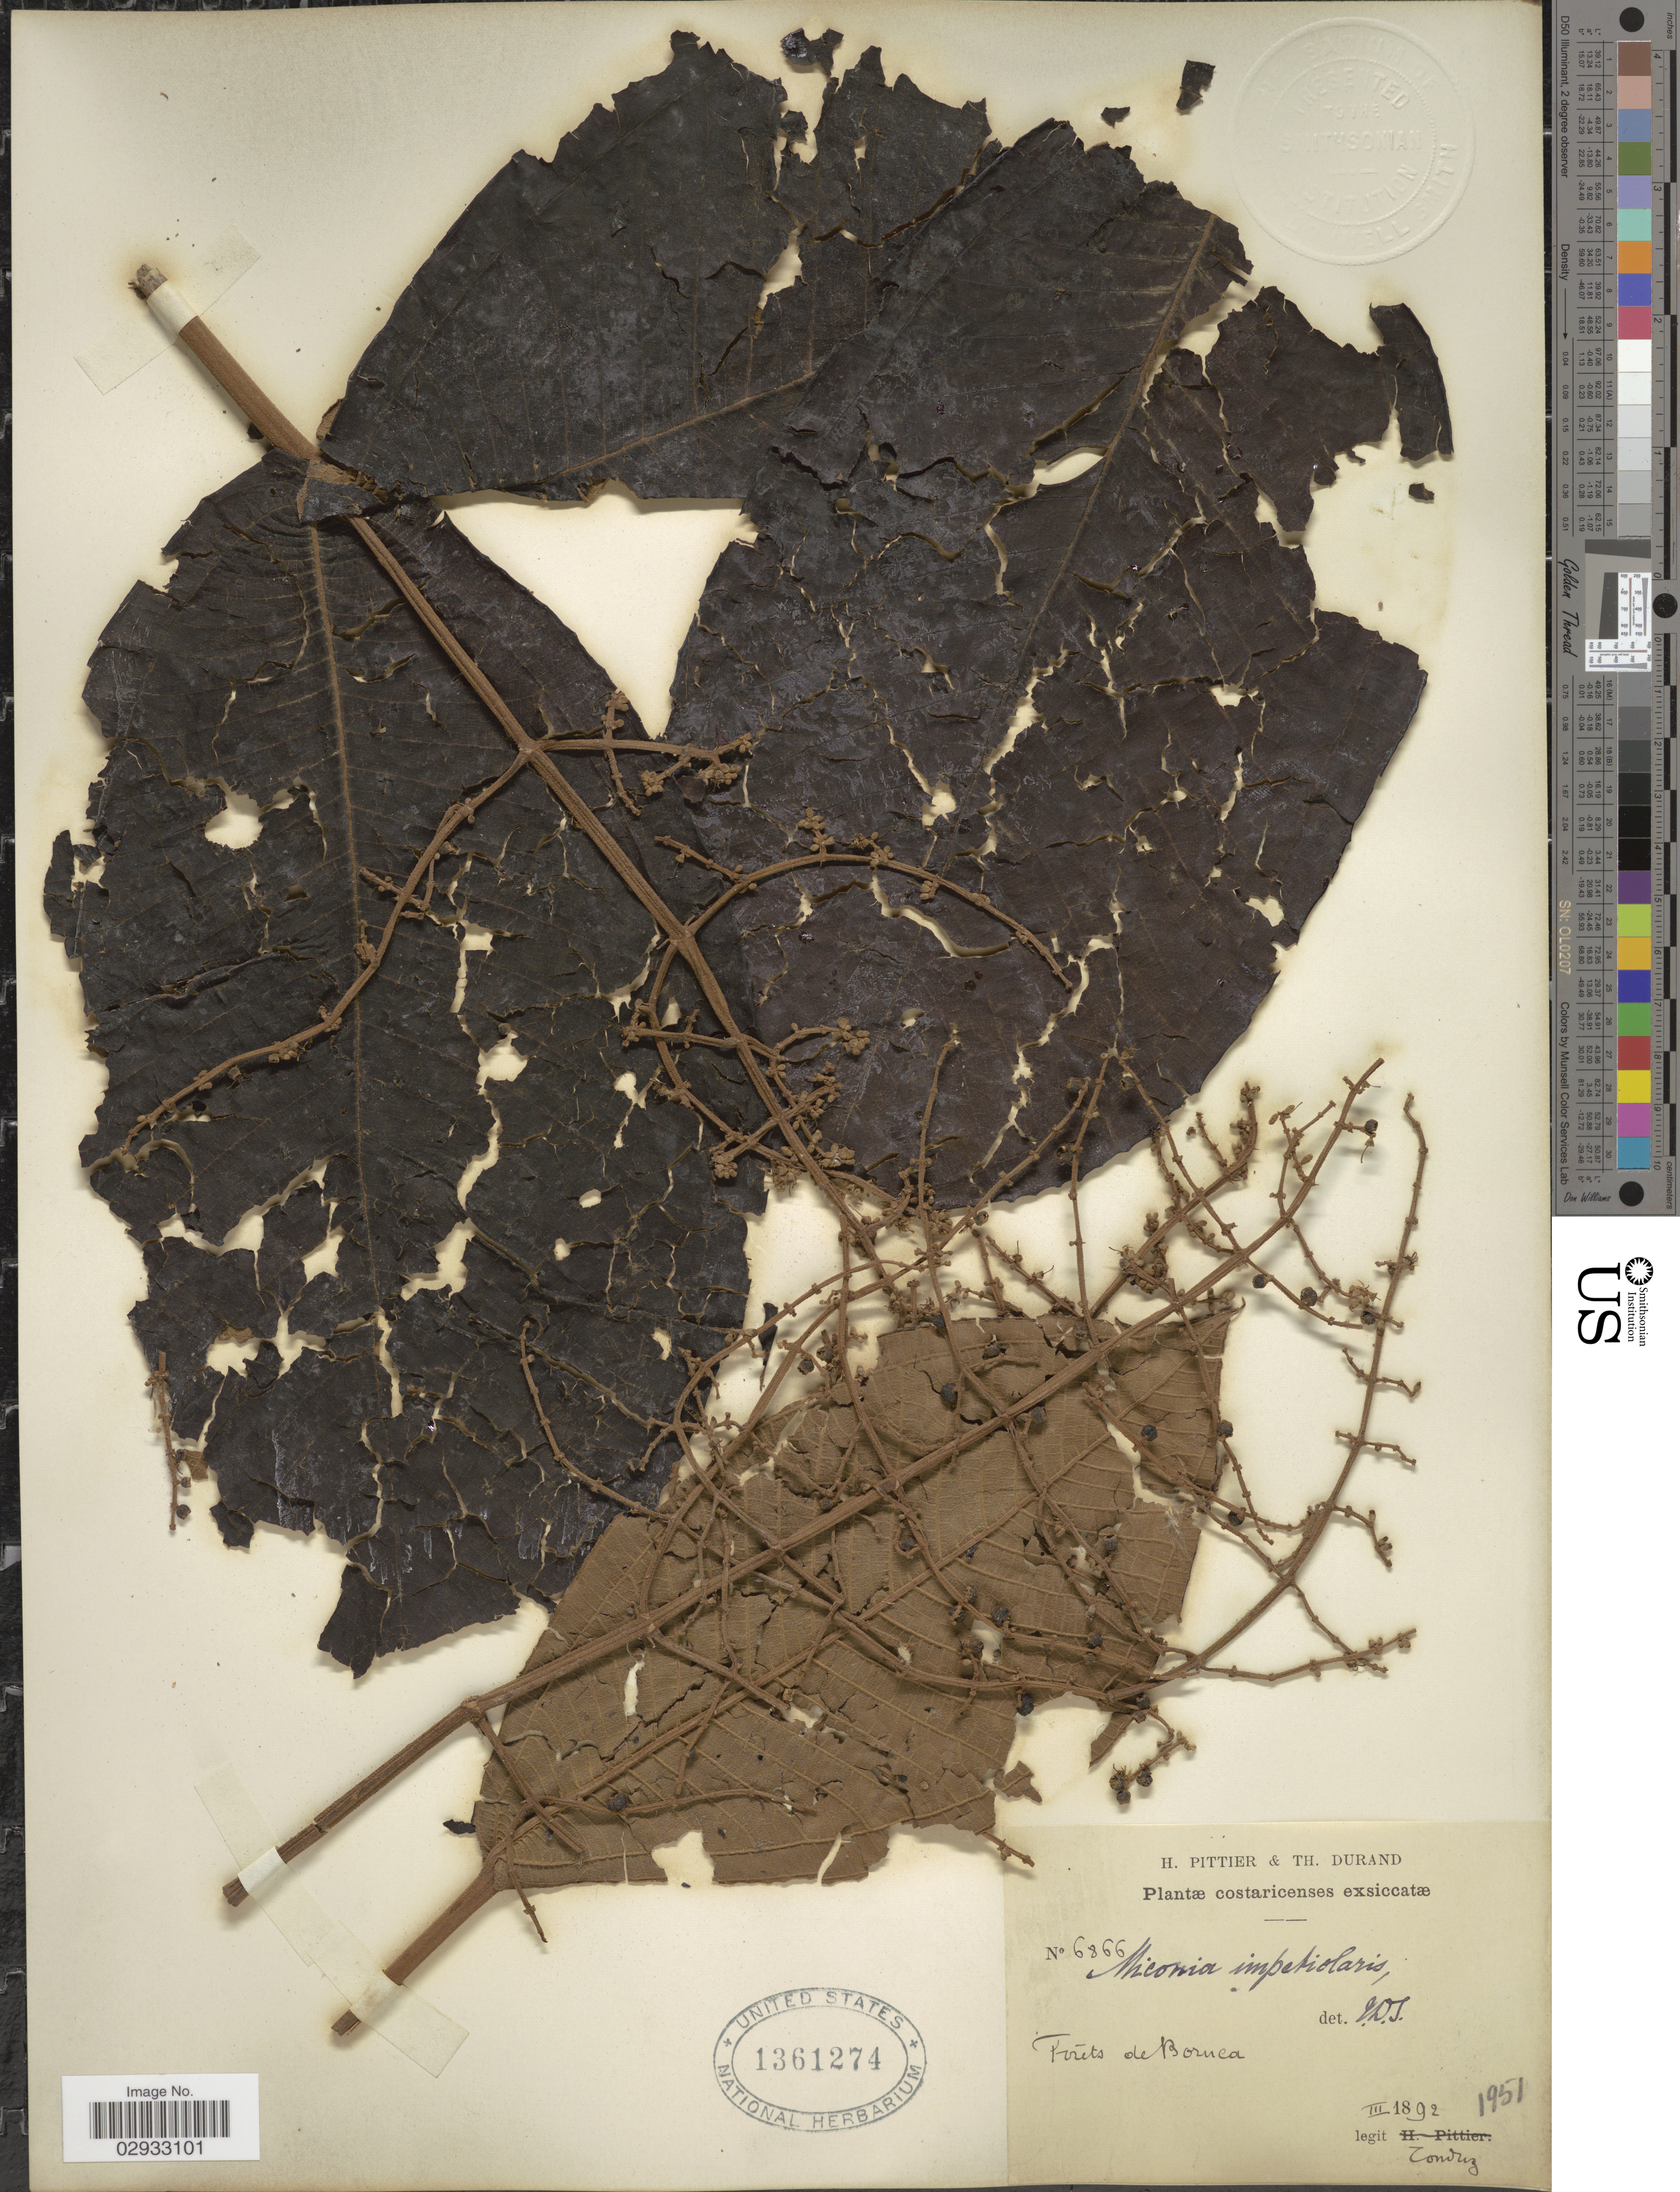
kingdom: Plantae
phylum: Tracheophyta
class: Magnoliopsida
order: Myrtales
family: Melastomataceae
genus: Miconia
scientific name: Miconia impetiolaris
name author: (Sw.) D. Don ex DC.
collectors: Tonduz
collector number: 6866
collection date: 1892-03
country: Costa Rica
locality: Forêts de Boruca.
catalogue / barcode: US 1361274